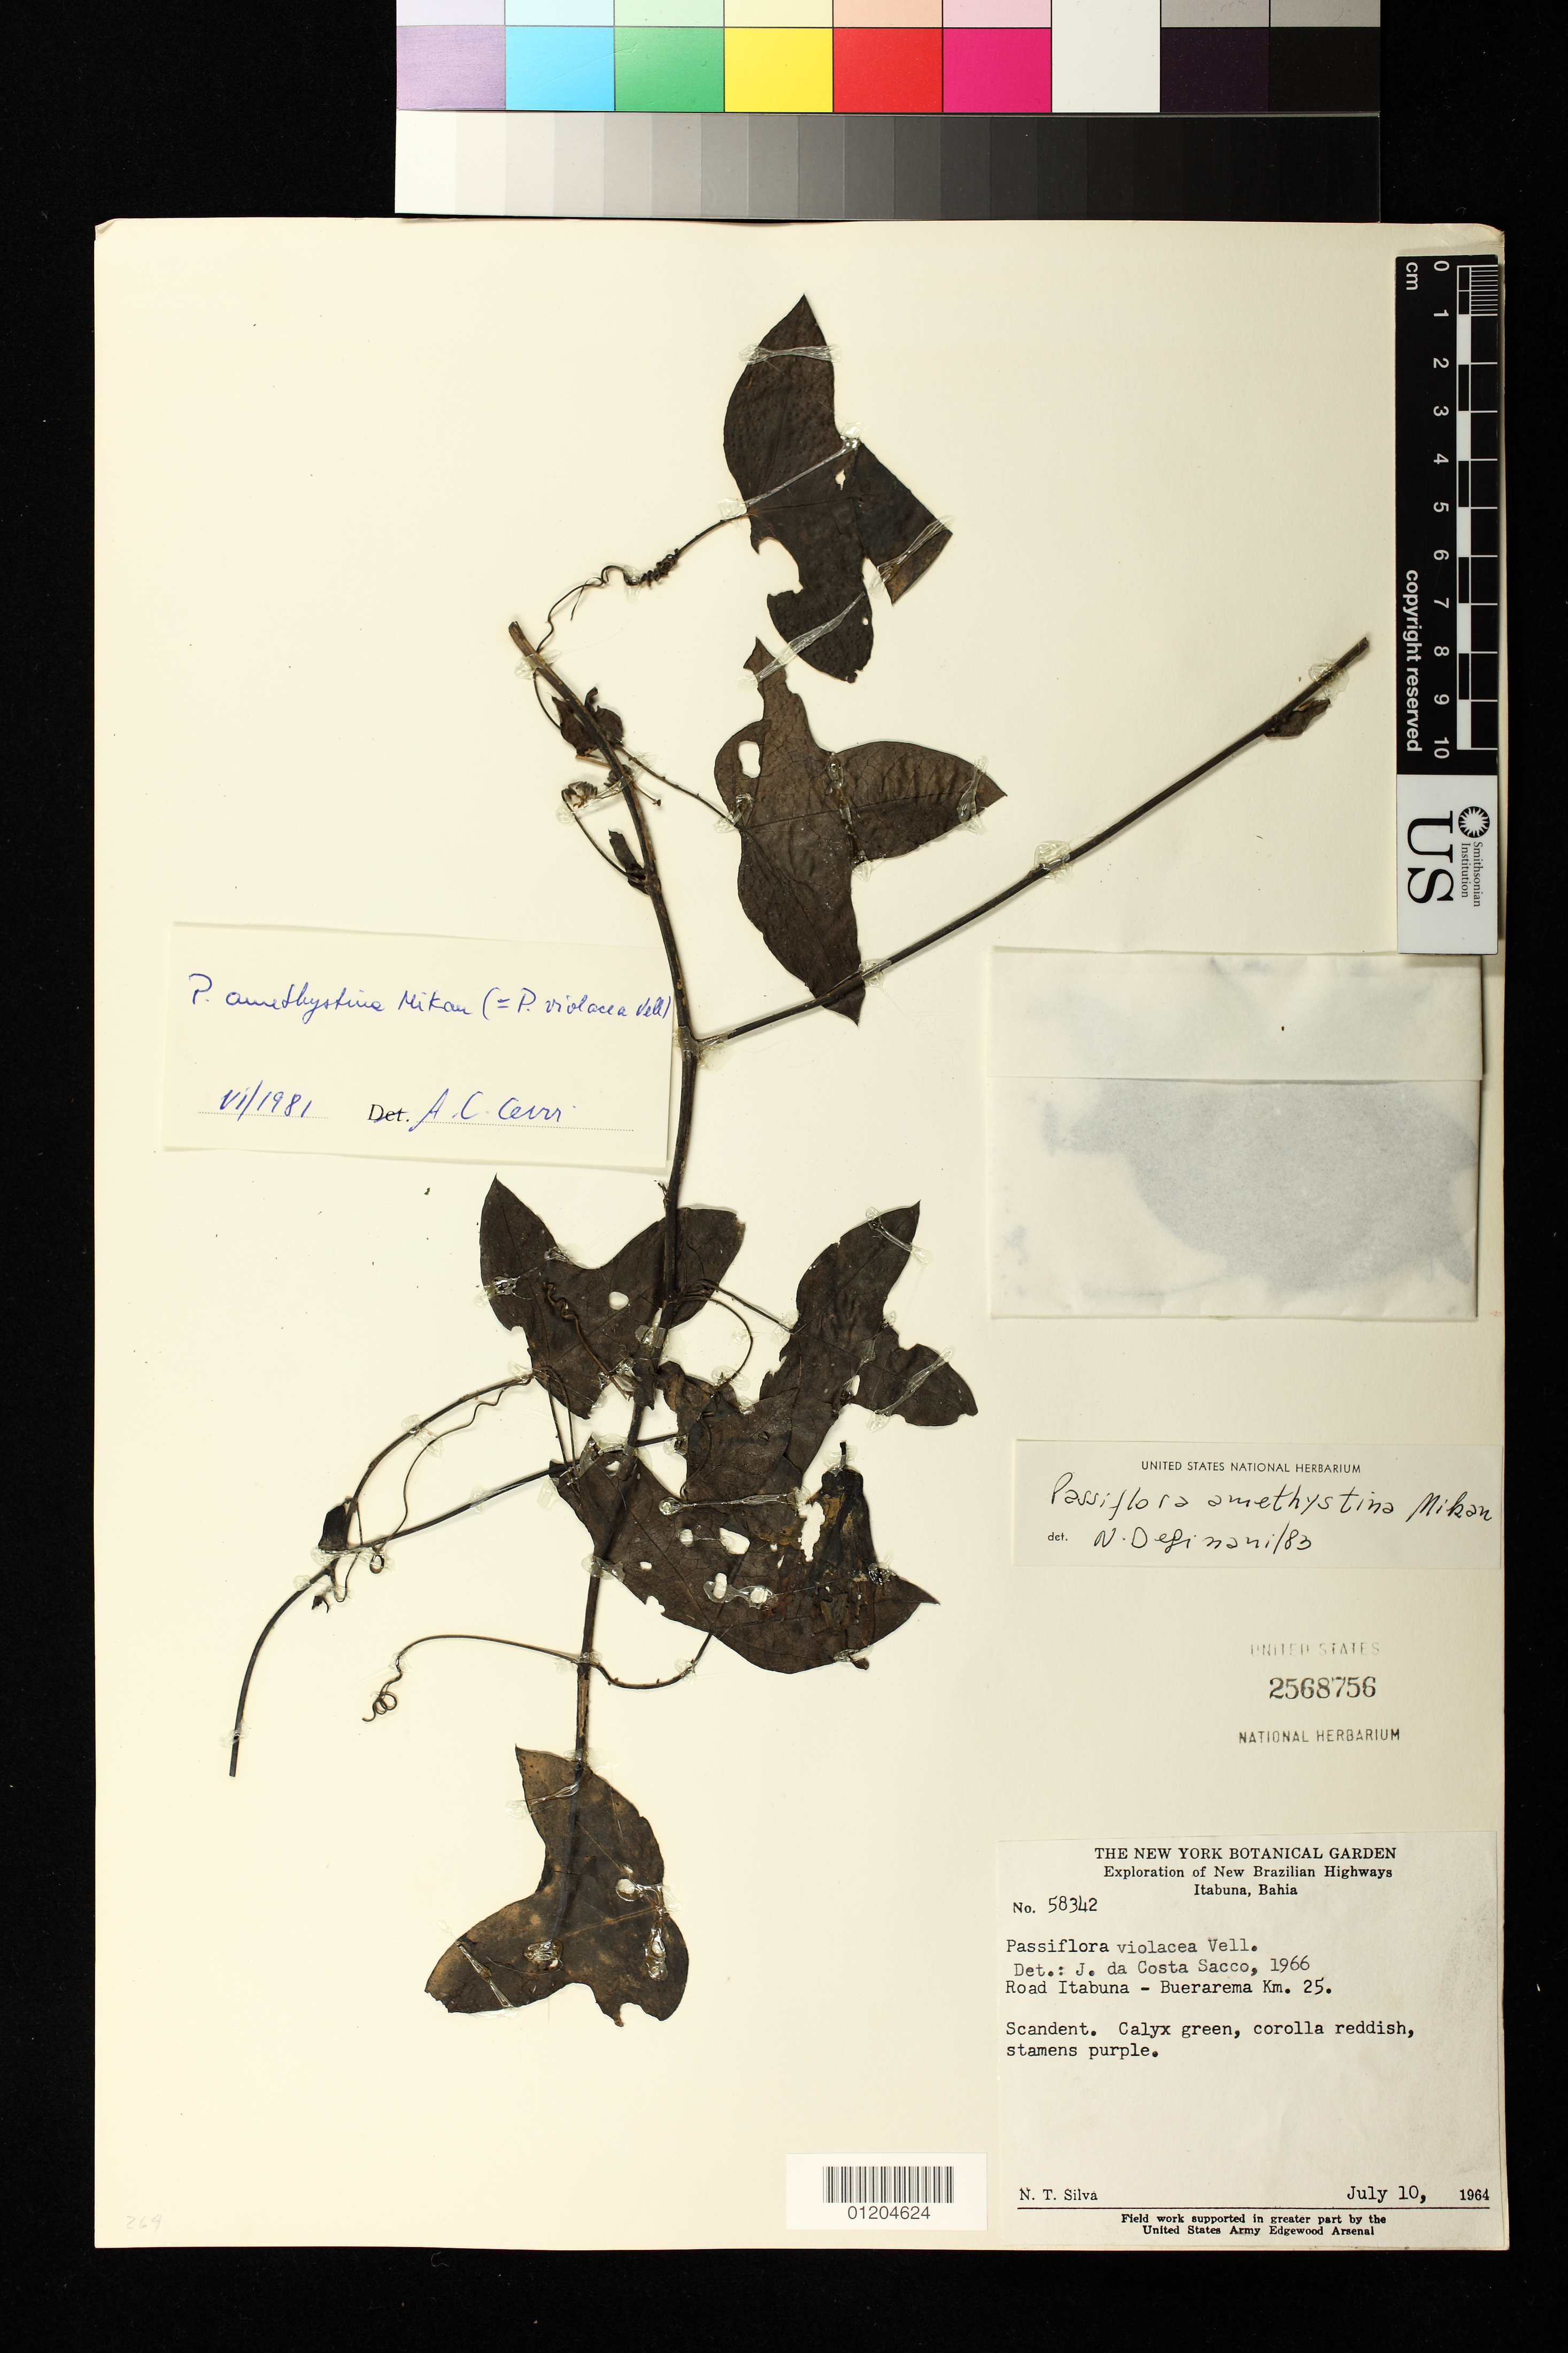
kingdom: Plantae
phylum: Tracheophyta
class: Magnoliopsida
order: Malpighiales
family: Passifloraceae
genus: Passiflora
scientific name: Passiflora amethystina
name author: J.C. Mikan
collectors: N. T. Silva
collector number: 58342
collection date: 1964-07-10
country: Brazil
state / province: Bahia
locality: Road Itabuna - Buerarema Km. 25.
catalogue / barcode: US 2568756